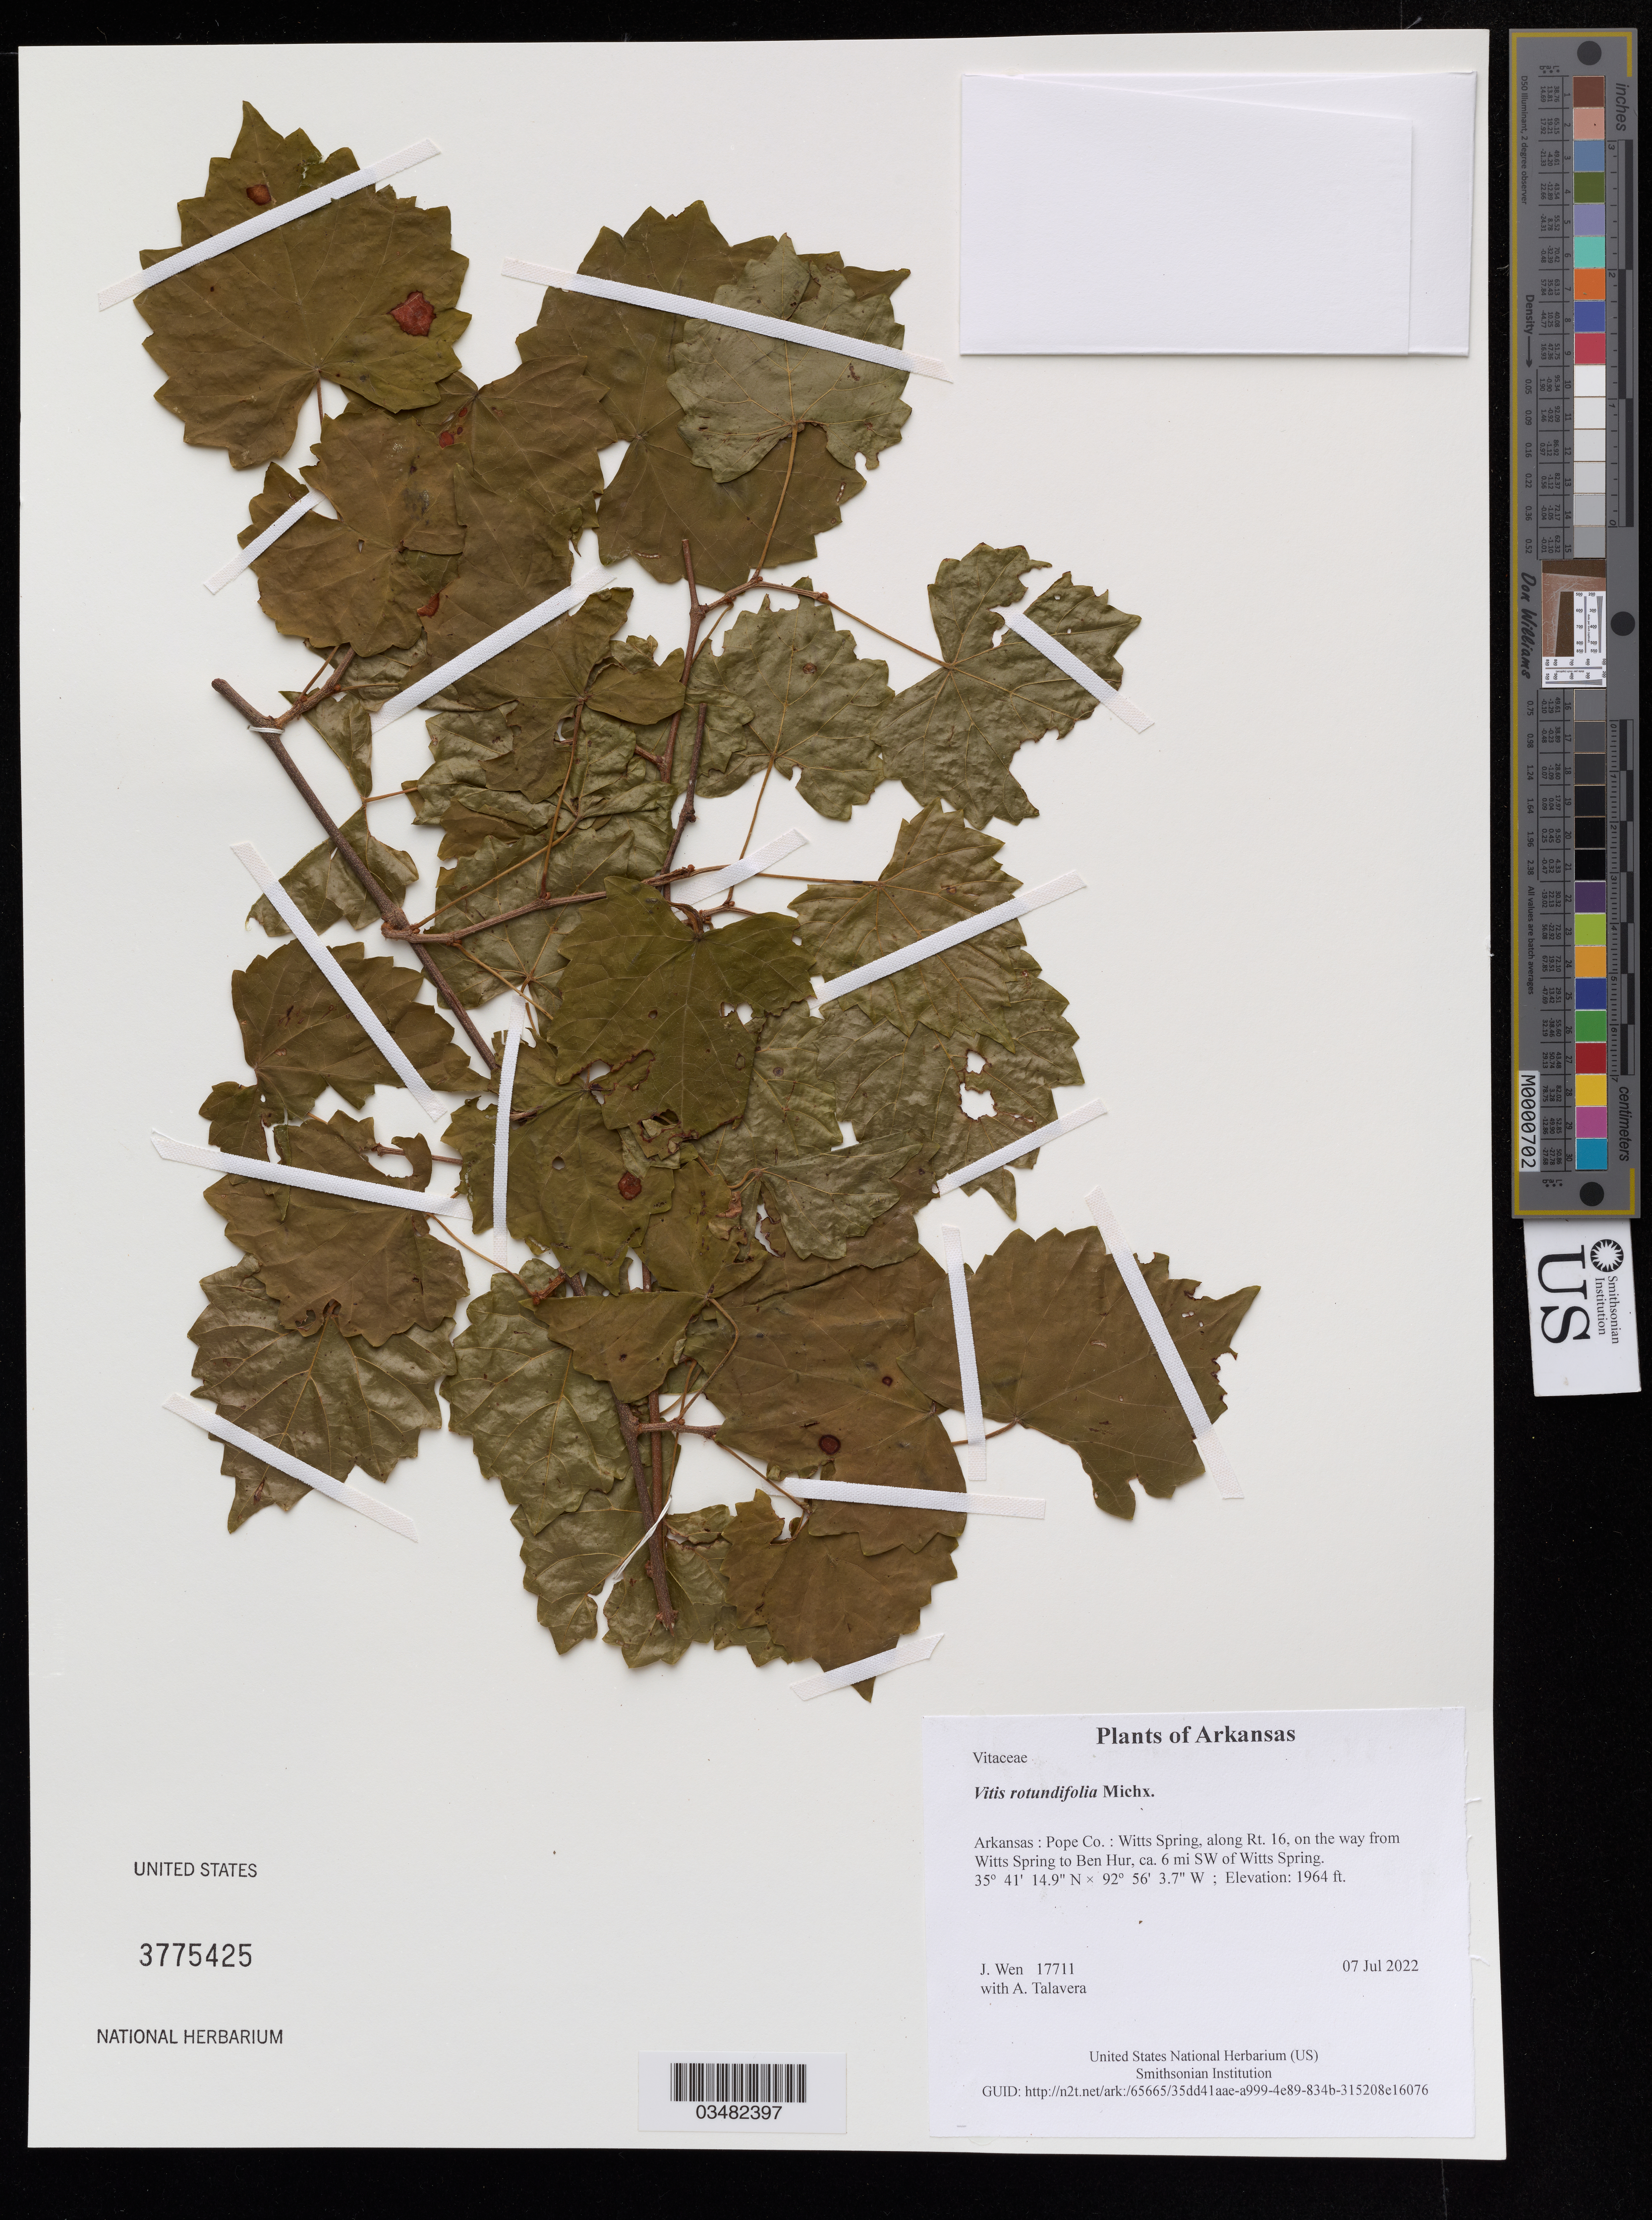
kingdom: Plantae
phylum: Tracheophyta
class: Magnoliopsida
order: Vitales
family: Vitaceae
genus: Vitis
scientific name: Vitis rotundifolia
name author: Michx.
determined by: Wen, Jun, (BOT), Smithsonian Institution - National Museum of Natural History (UNITED STATES)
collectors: J. Wen & A. Talavera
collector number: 17711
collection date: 2022-07-07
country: United States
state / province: Arkansas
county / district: Pope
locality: Witts Spring, along Rt. 16, on the way from Witts Spring to Ben Hur, ca. 6 mi SW of Witts Spring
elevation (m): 599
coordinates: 35 41.248 N, 92 56.062 W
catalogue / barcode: US 3775425